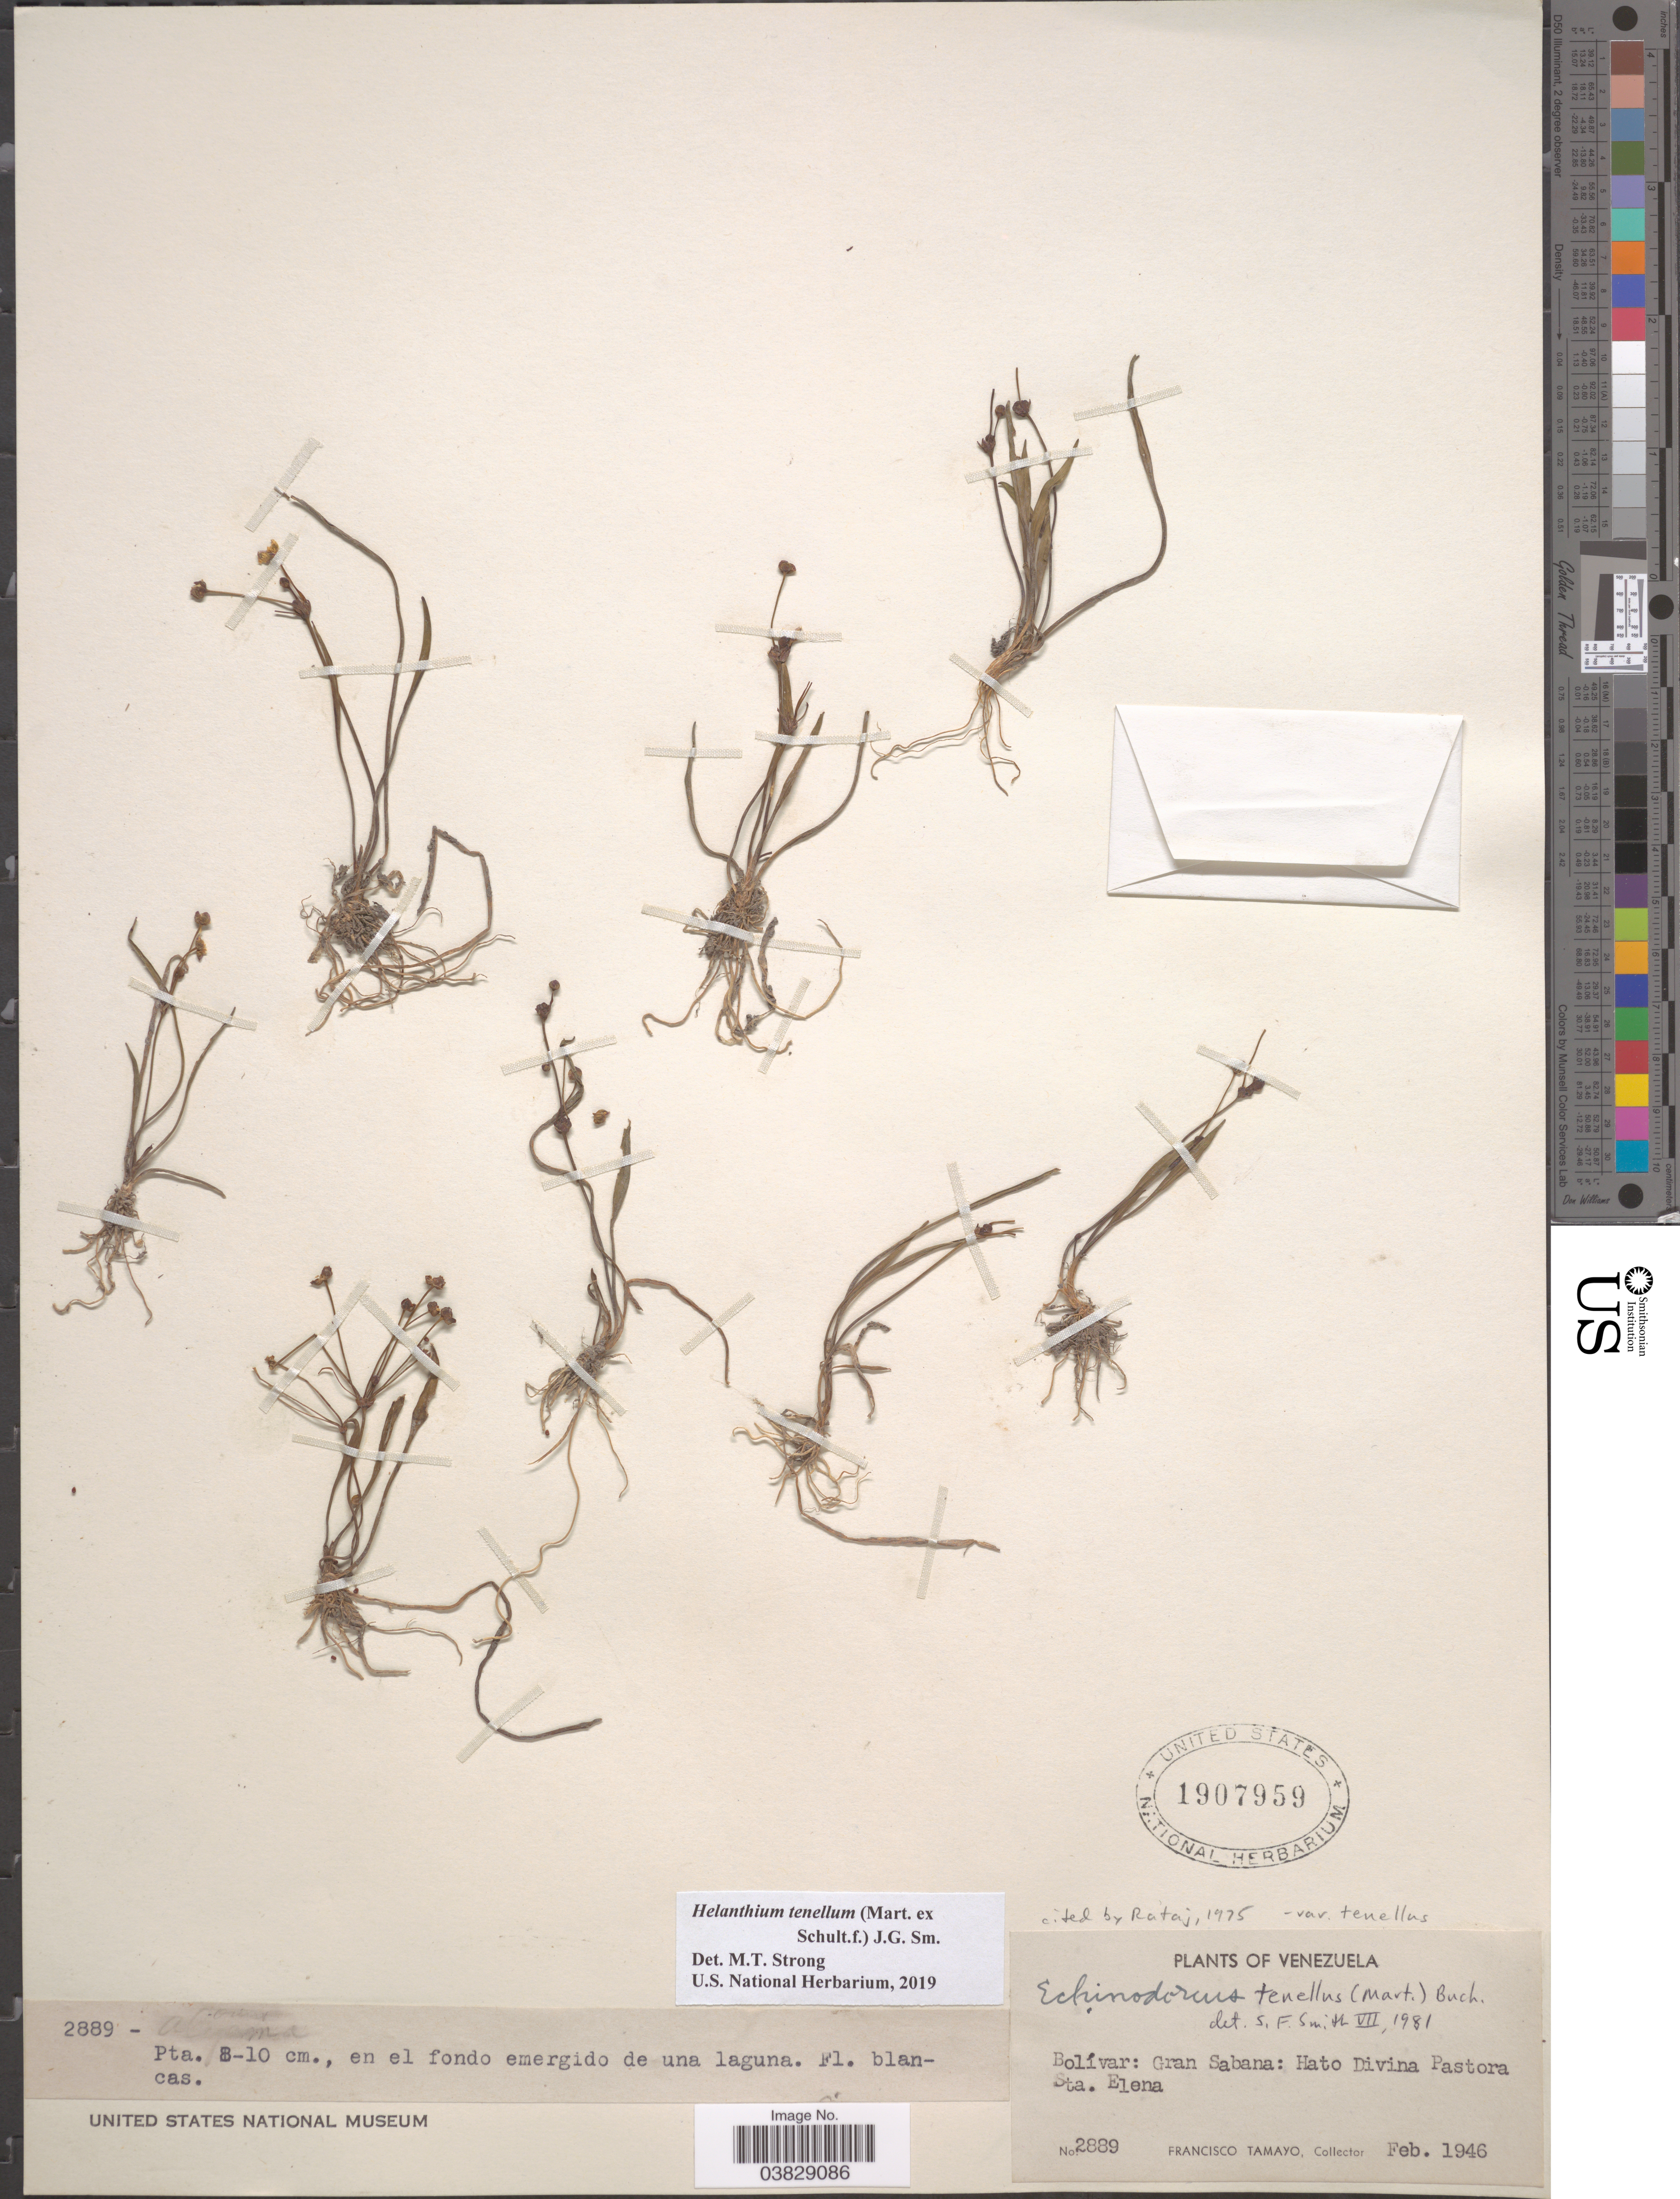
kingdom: Plantae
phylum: Tracheophyta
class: Liliopsida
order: Alismatales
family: Alismataceae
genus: Helanthium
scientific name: Helanthium tenellum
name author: (Mart. ex Schult. f.) J.G. Sm.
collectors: F. Tamayo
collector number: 2889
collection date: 1946-02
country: Venezuela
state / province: Bolivar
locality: Gran Sabana: Hato Divina Pastora. Sta. Elena.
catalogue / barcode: US 1907959